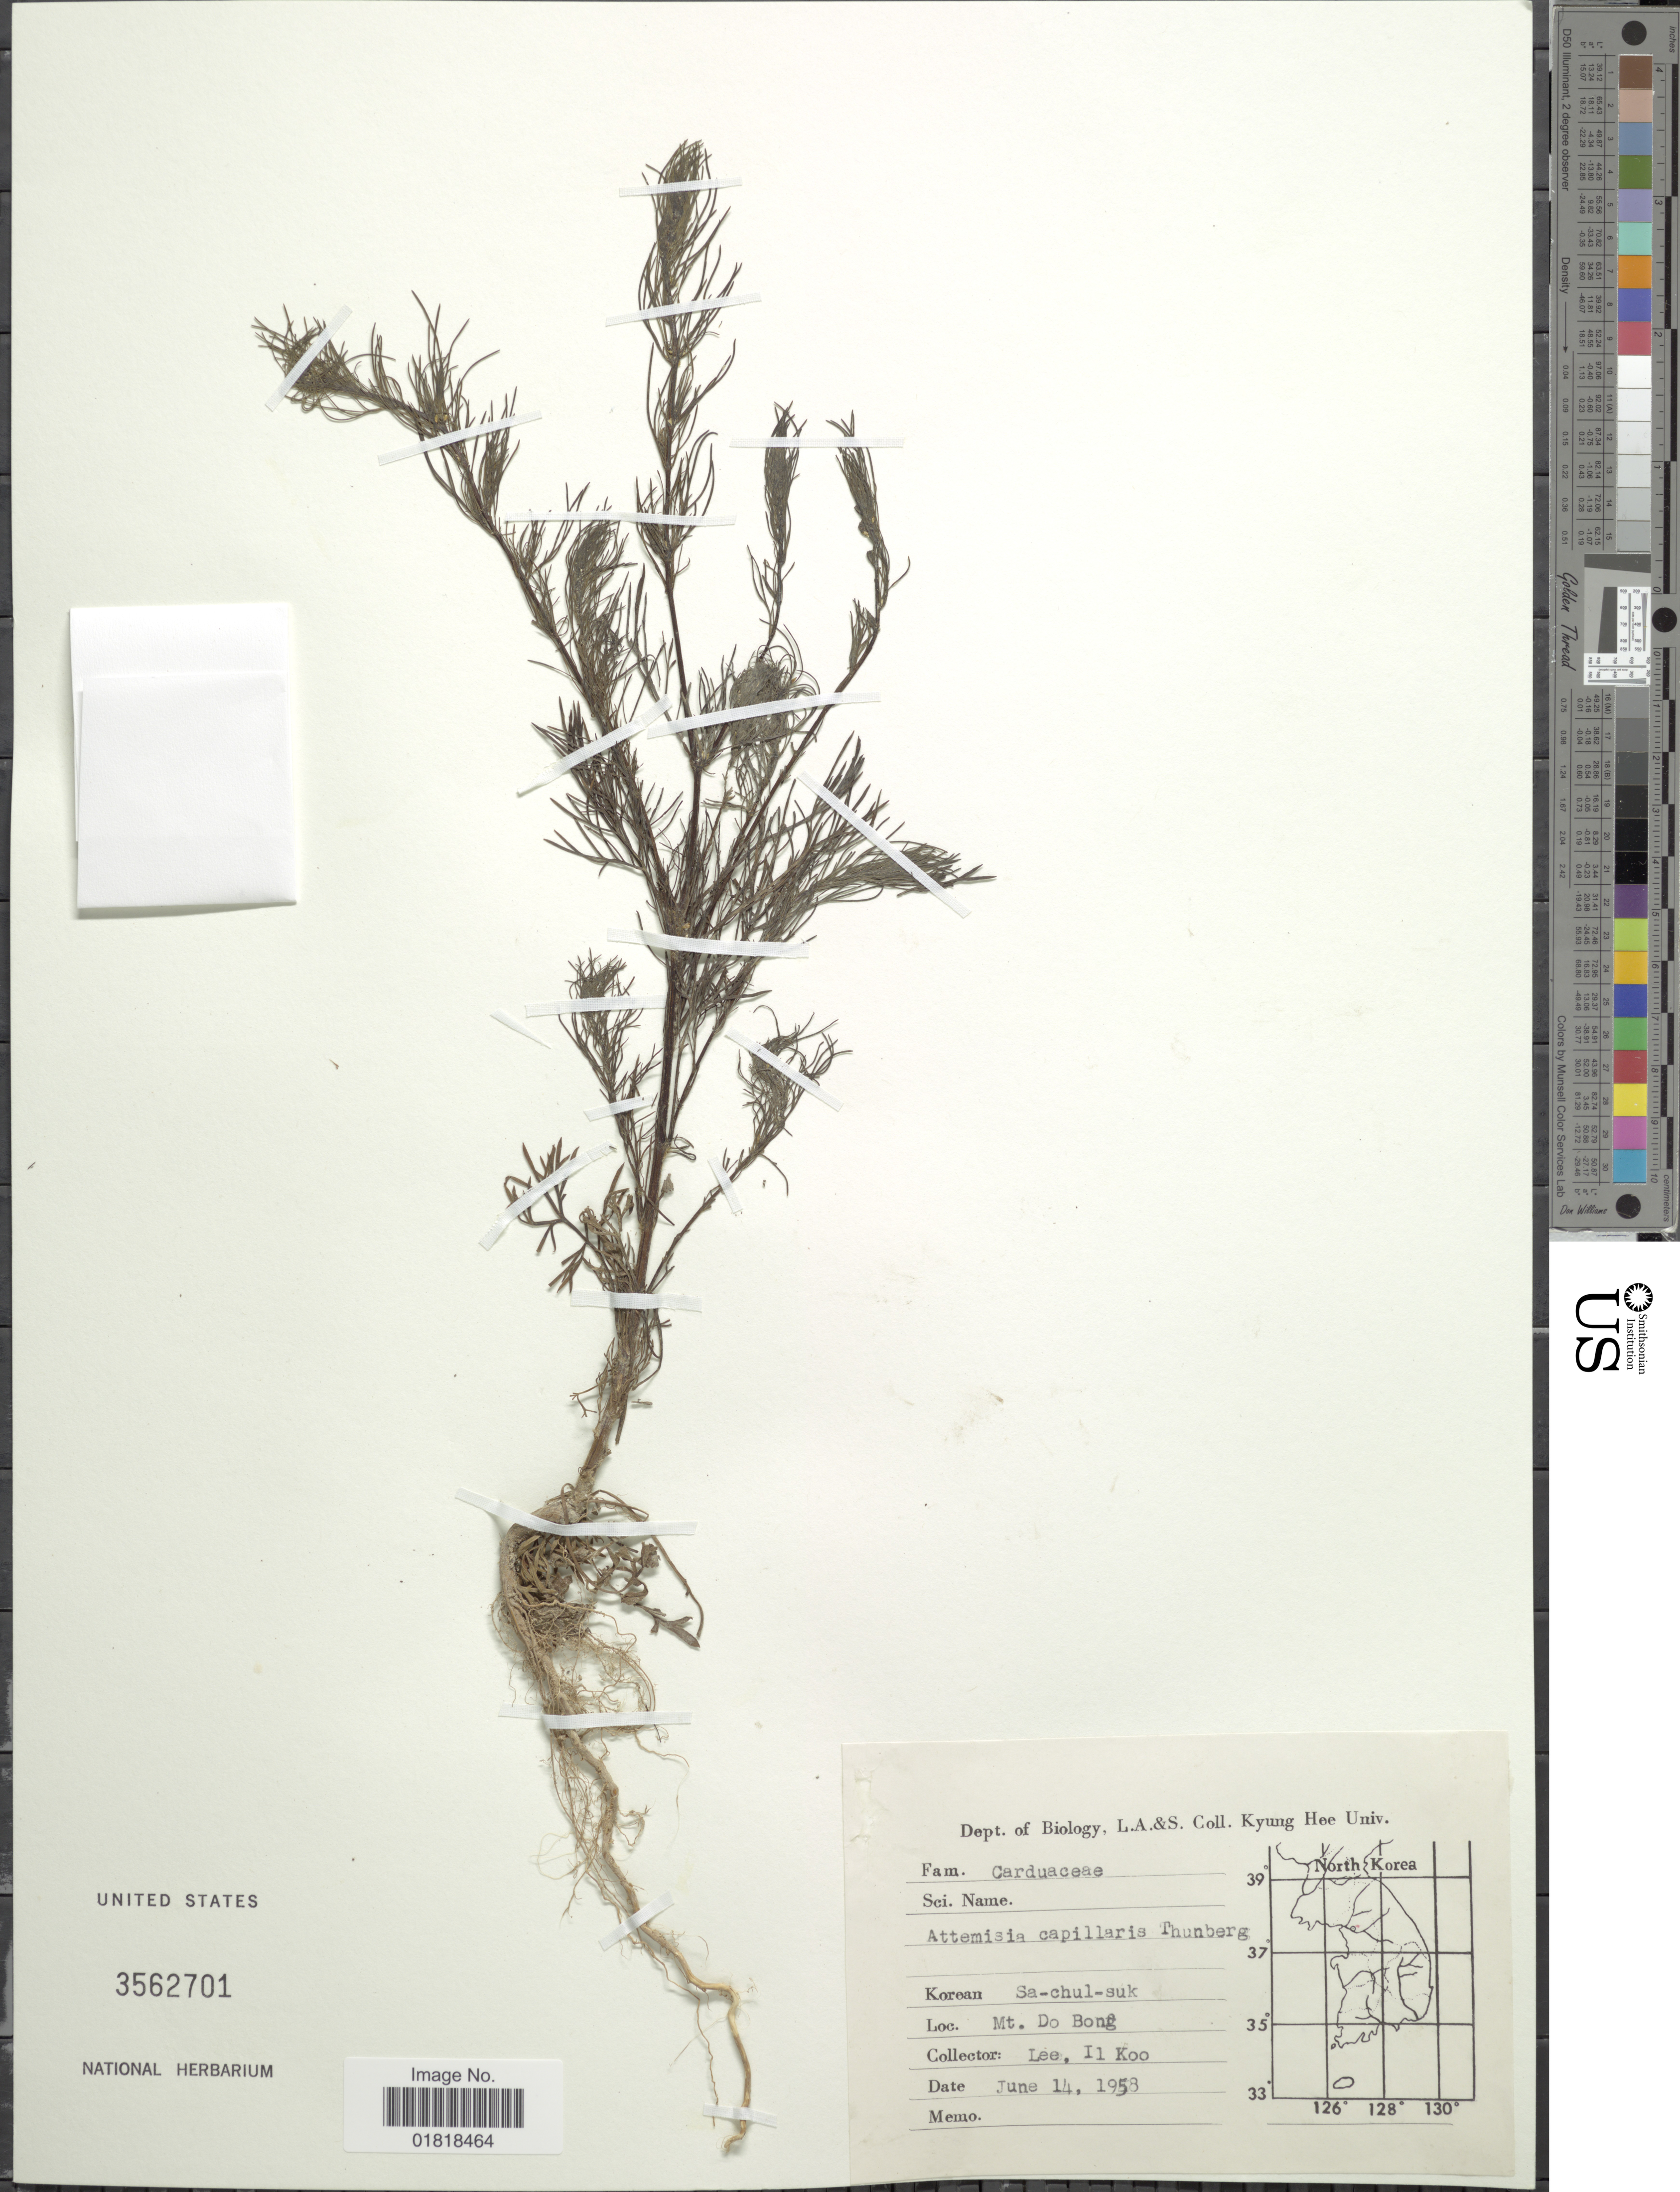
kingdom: Plantae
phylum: Tracheophyta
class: Magnoliopsida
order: Asterales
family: Asteraceae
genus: Artemisia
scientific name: Artemisia capillaris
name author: Thunb.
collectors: I. Lee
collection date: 1958-06-14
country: South Korea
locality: Mt. Do Bong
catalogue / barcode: US 3562701